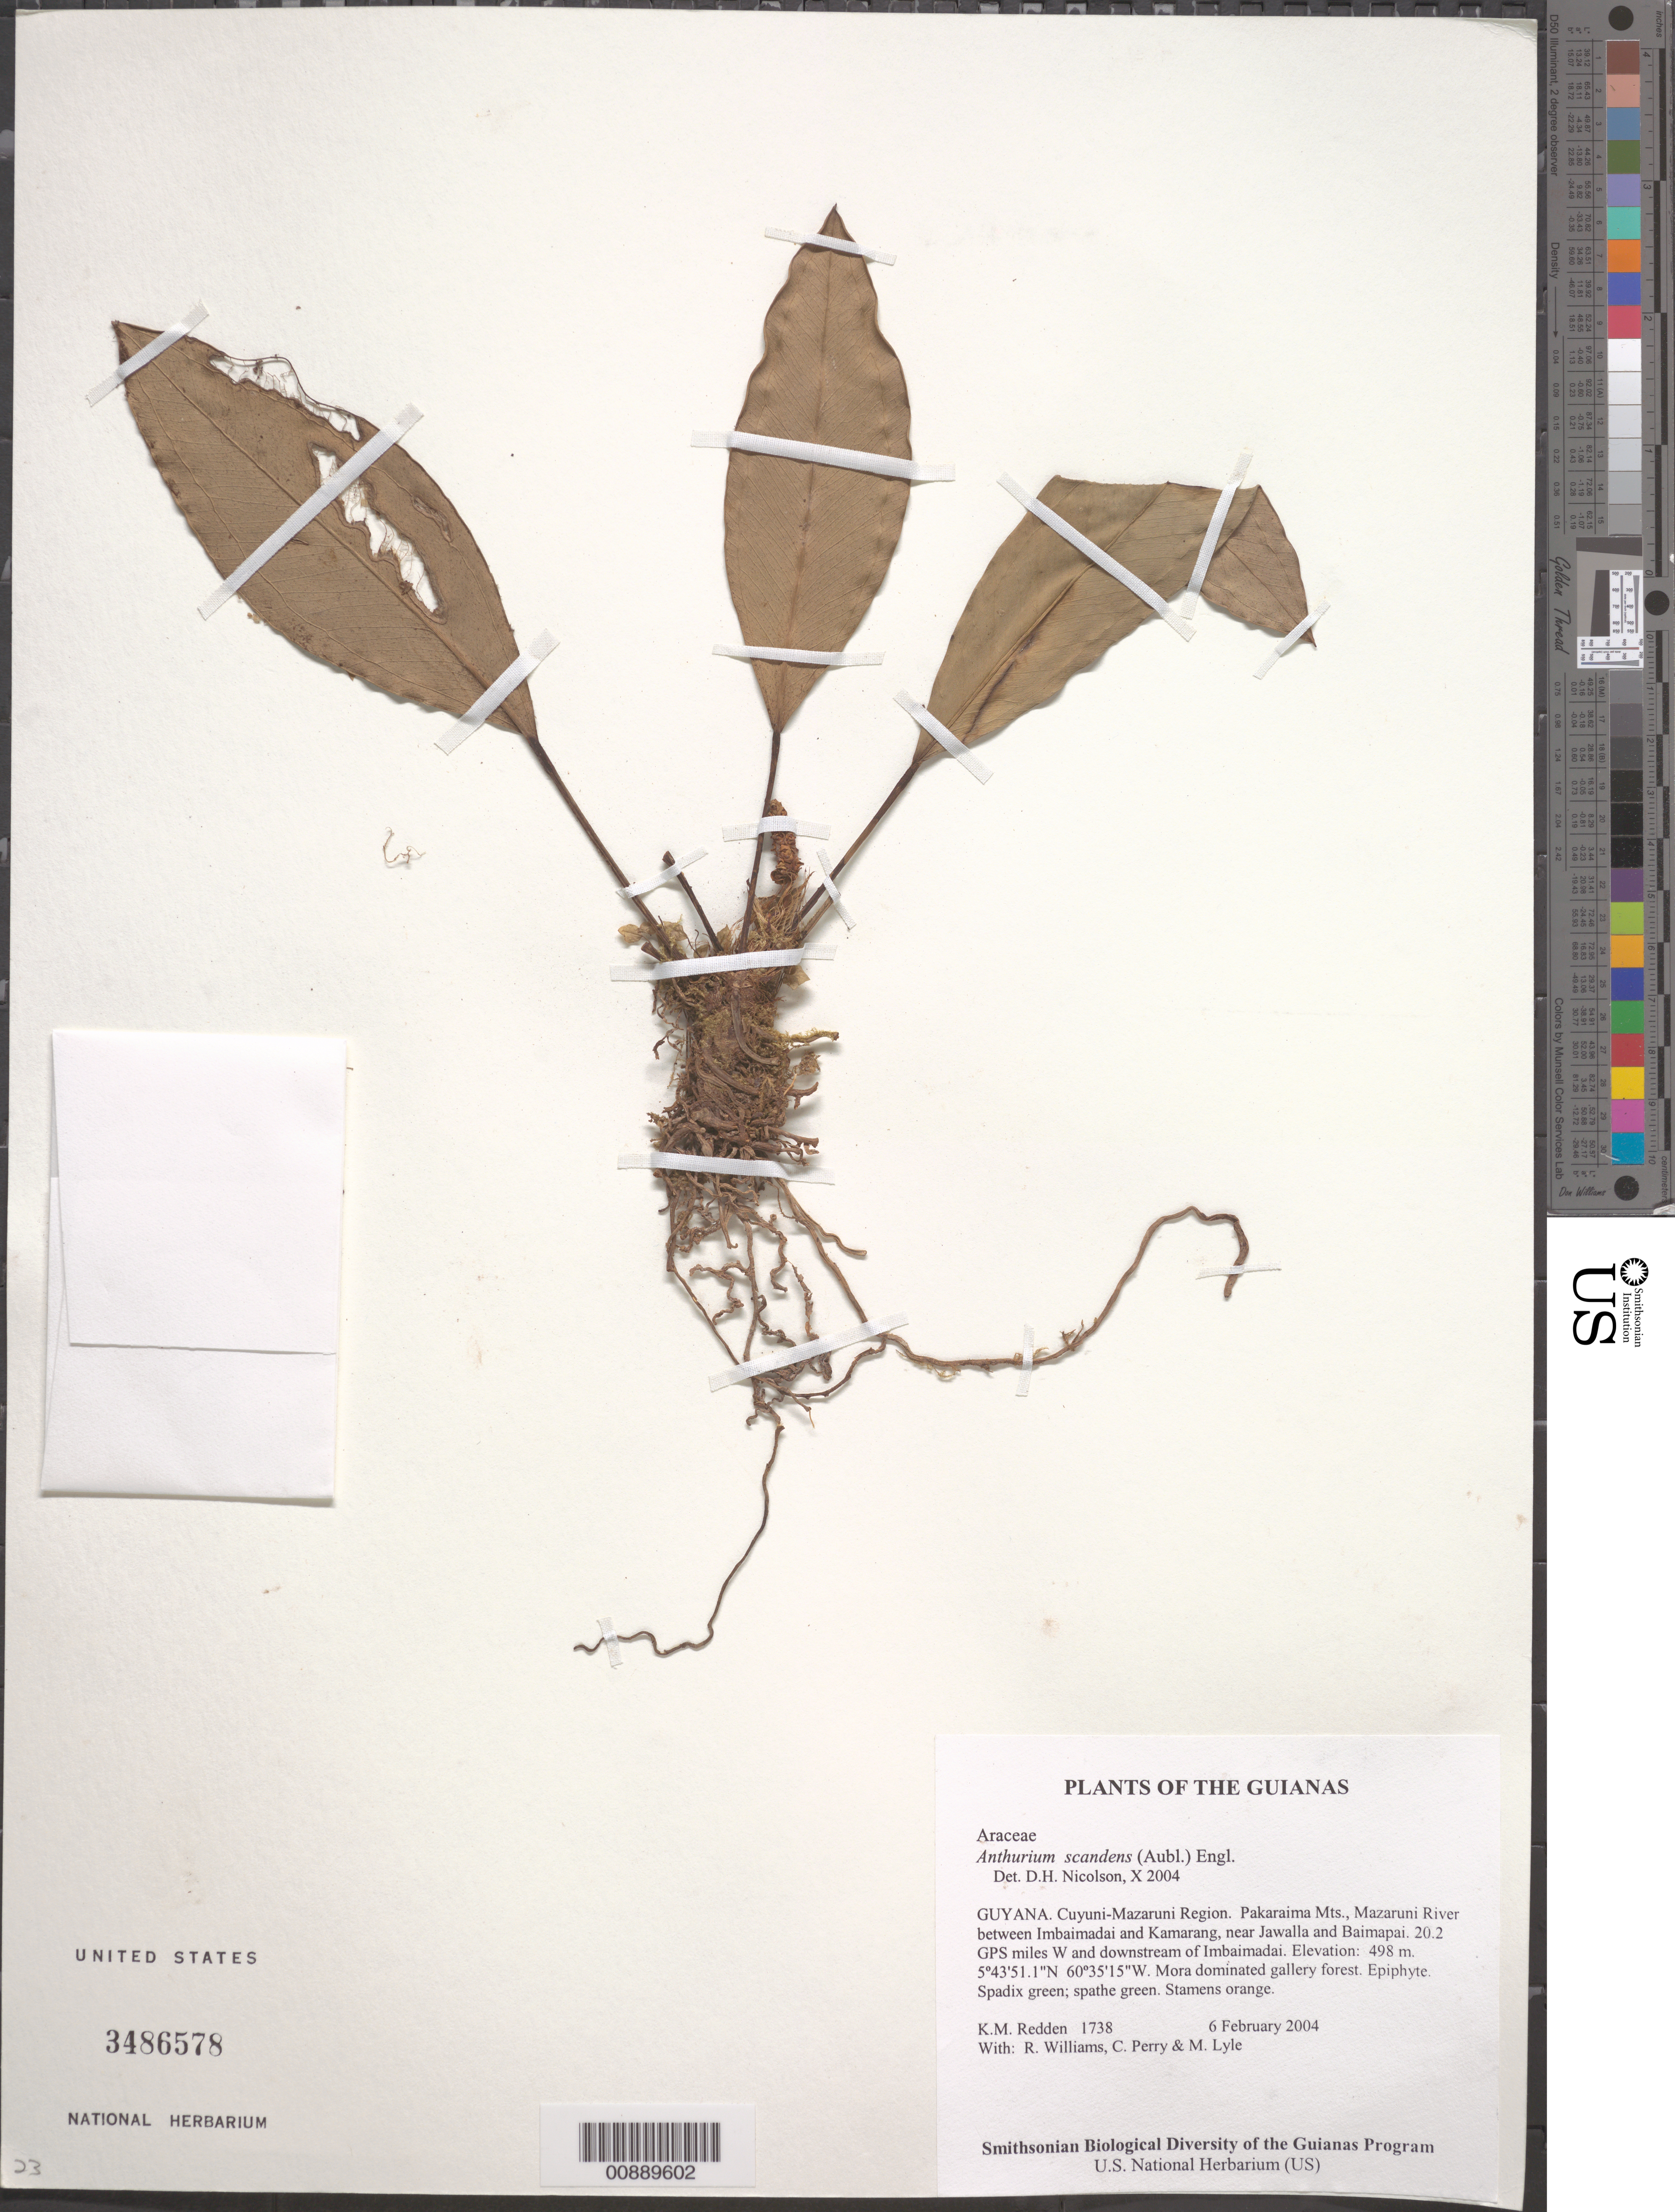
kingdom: Plantae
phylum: Tracheophyta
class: Liliopsida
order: Alismatales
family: Araceae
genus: Anthurium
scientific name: Anthurium scandens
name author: (Aubl.) Engl.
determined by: Nicolson, Dan H.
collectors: K. M. Redden, R. Williams, C. Perry & M. Lyle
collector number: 1738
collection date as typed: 6 February 2004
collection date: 2004-02-06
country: Guyana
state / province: Cuyuni-Mazaruni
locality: Pakaraima Mts., Mazaruni River between Imbaimadai and Kamarang, near Jawalla and Baimapai. 20.2 GPS miles W and downstream of Imbaimadai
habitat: Mora dominated gallery forest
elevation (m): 498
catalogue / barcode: US 3486578